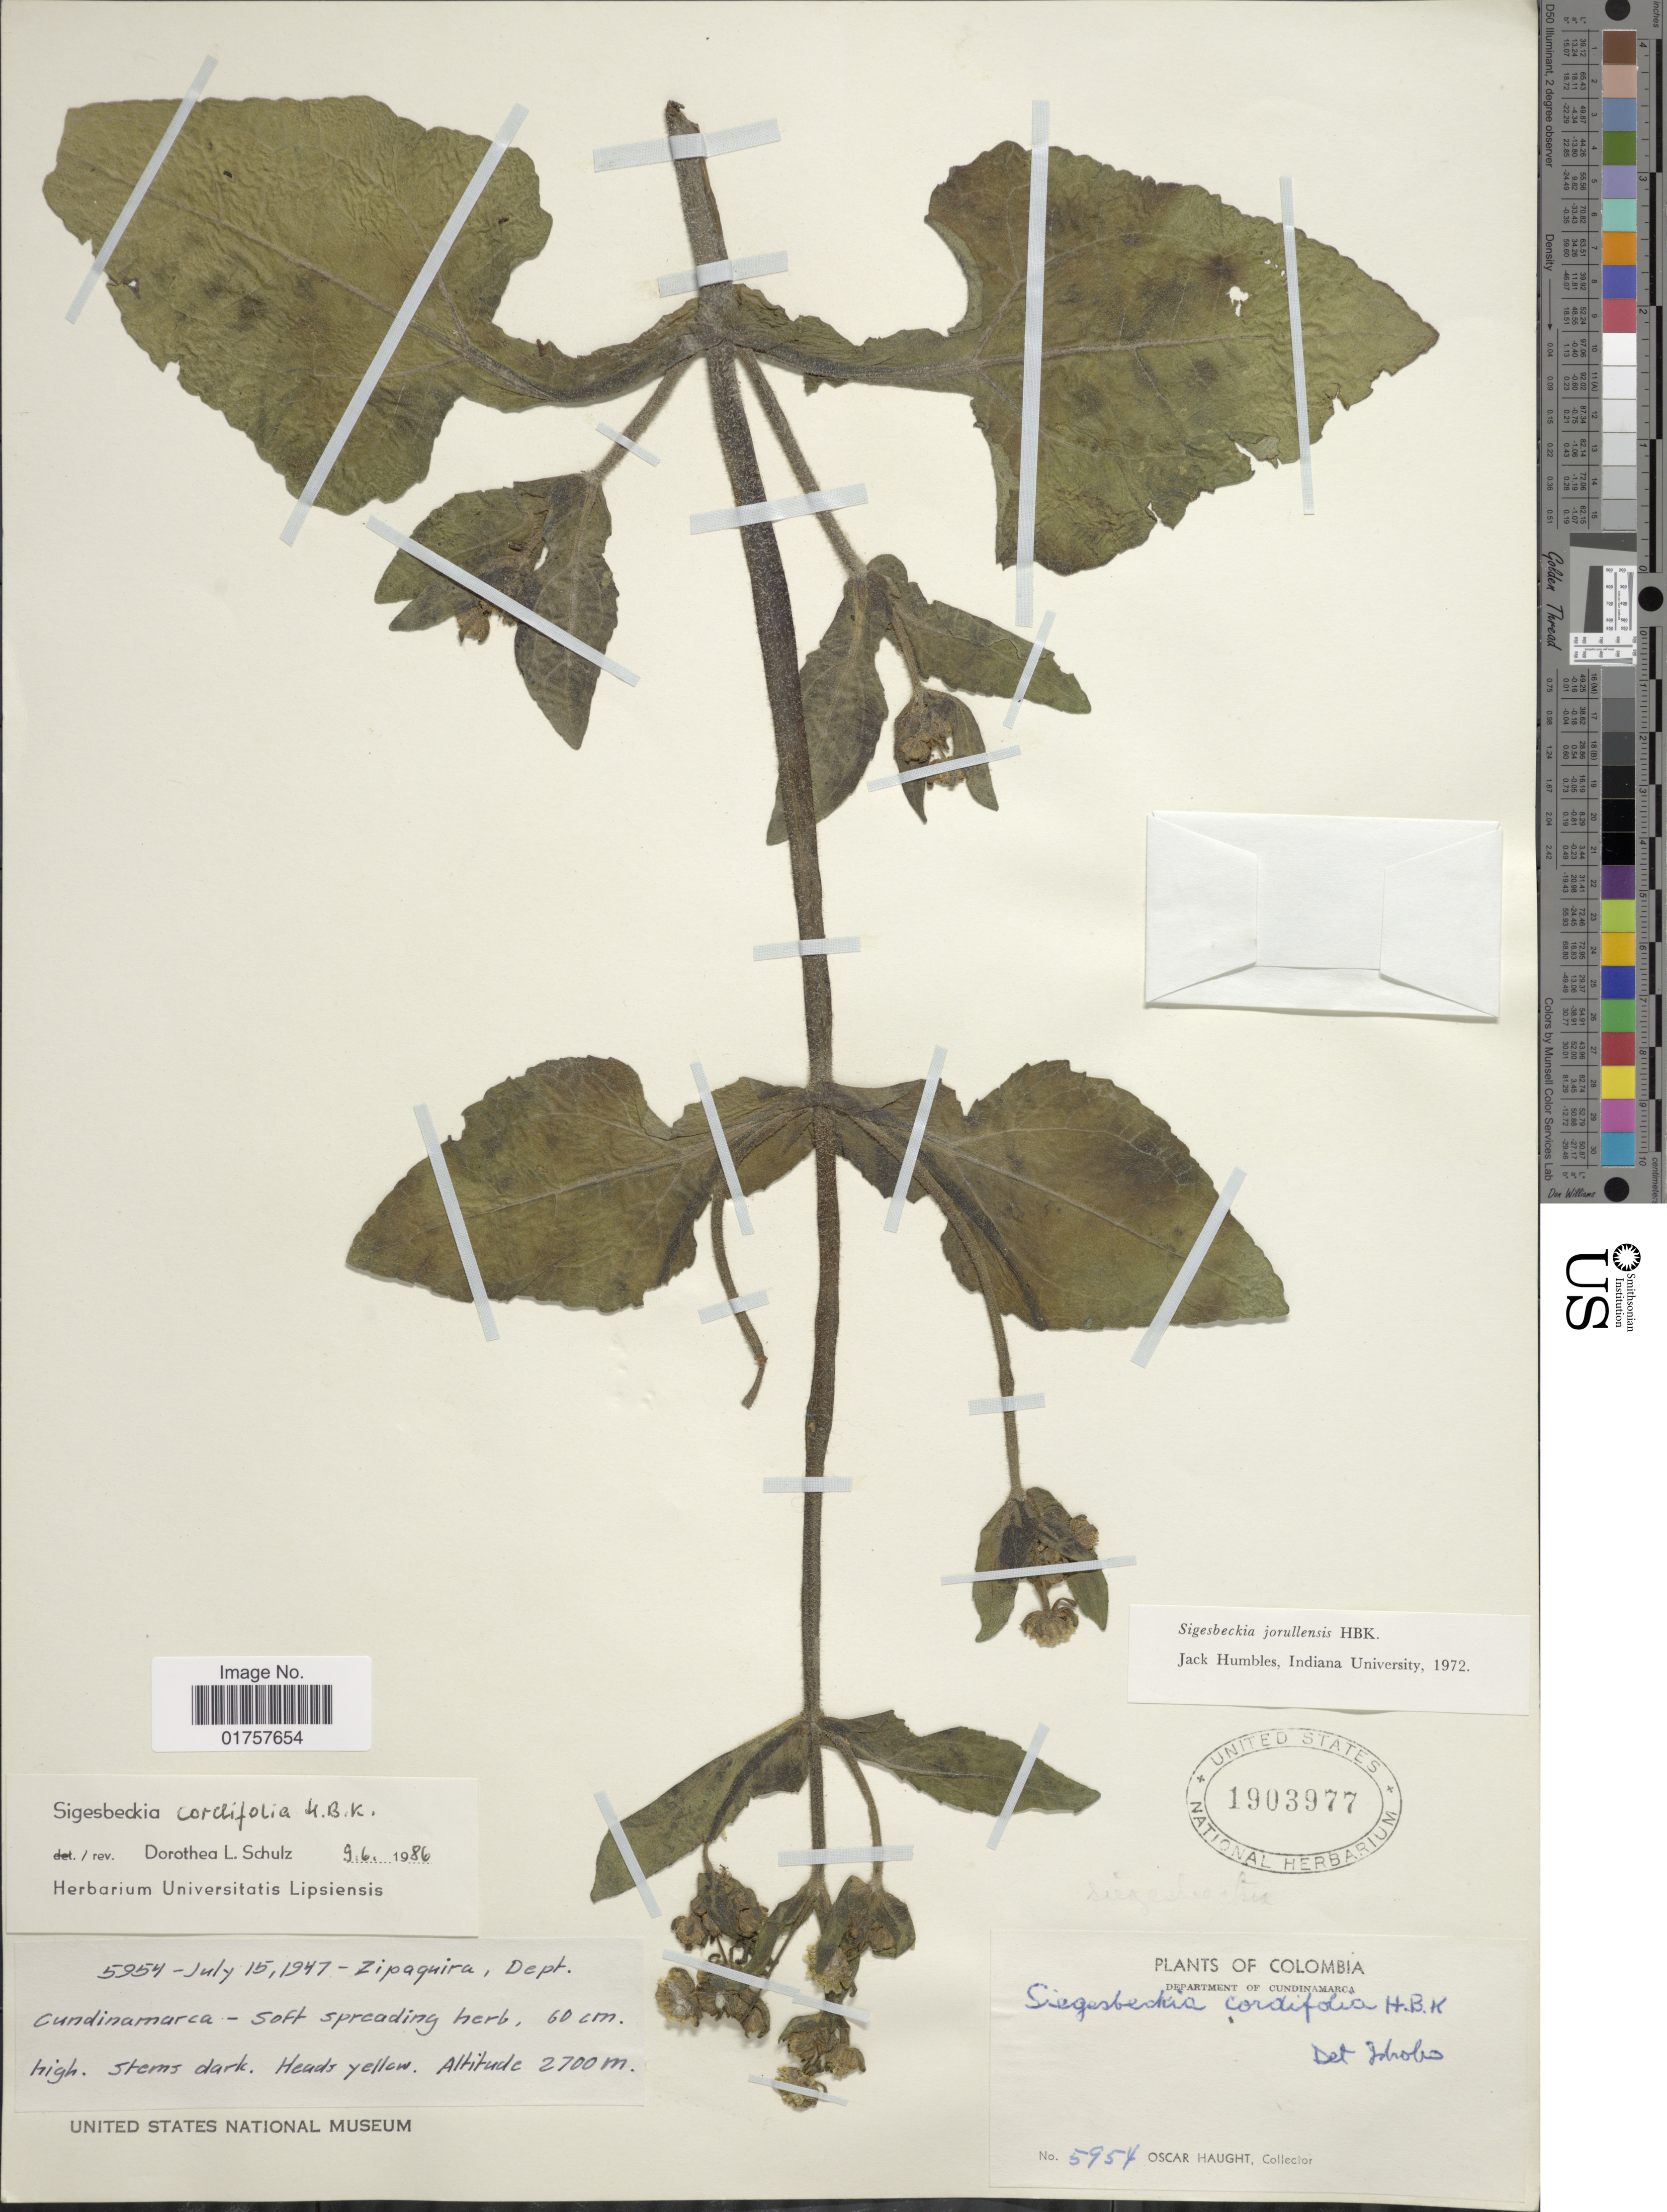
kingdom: Plantae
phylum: Tracheophyta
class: Magnoliopsida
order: Asterales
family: Asteraceae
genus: Sigesbeckia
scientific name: Sigesbeckia cordifolia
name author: Kunth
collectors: O. Haught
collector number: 5954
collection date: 1947-07-15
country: Colombia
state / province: Cundinamarca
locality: Zipaquira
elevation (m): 2700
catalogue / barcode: US 1903977